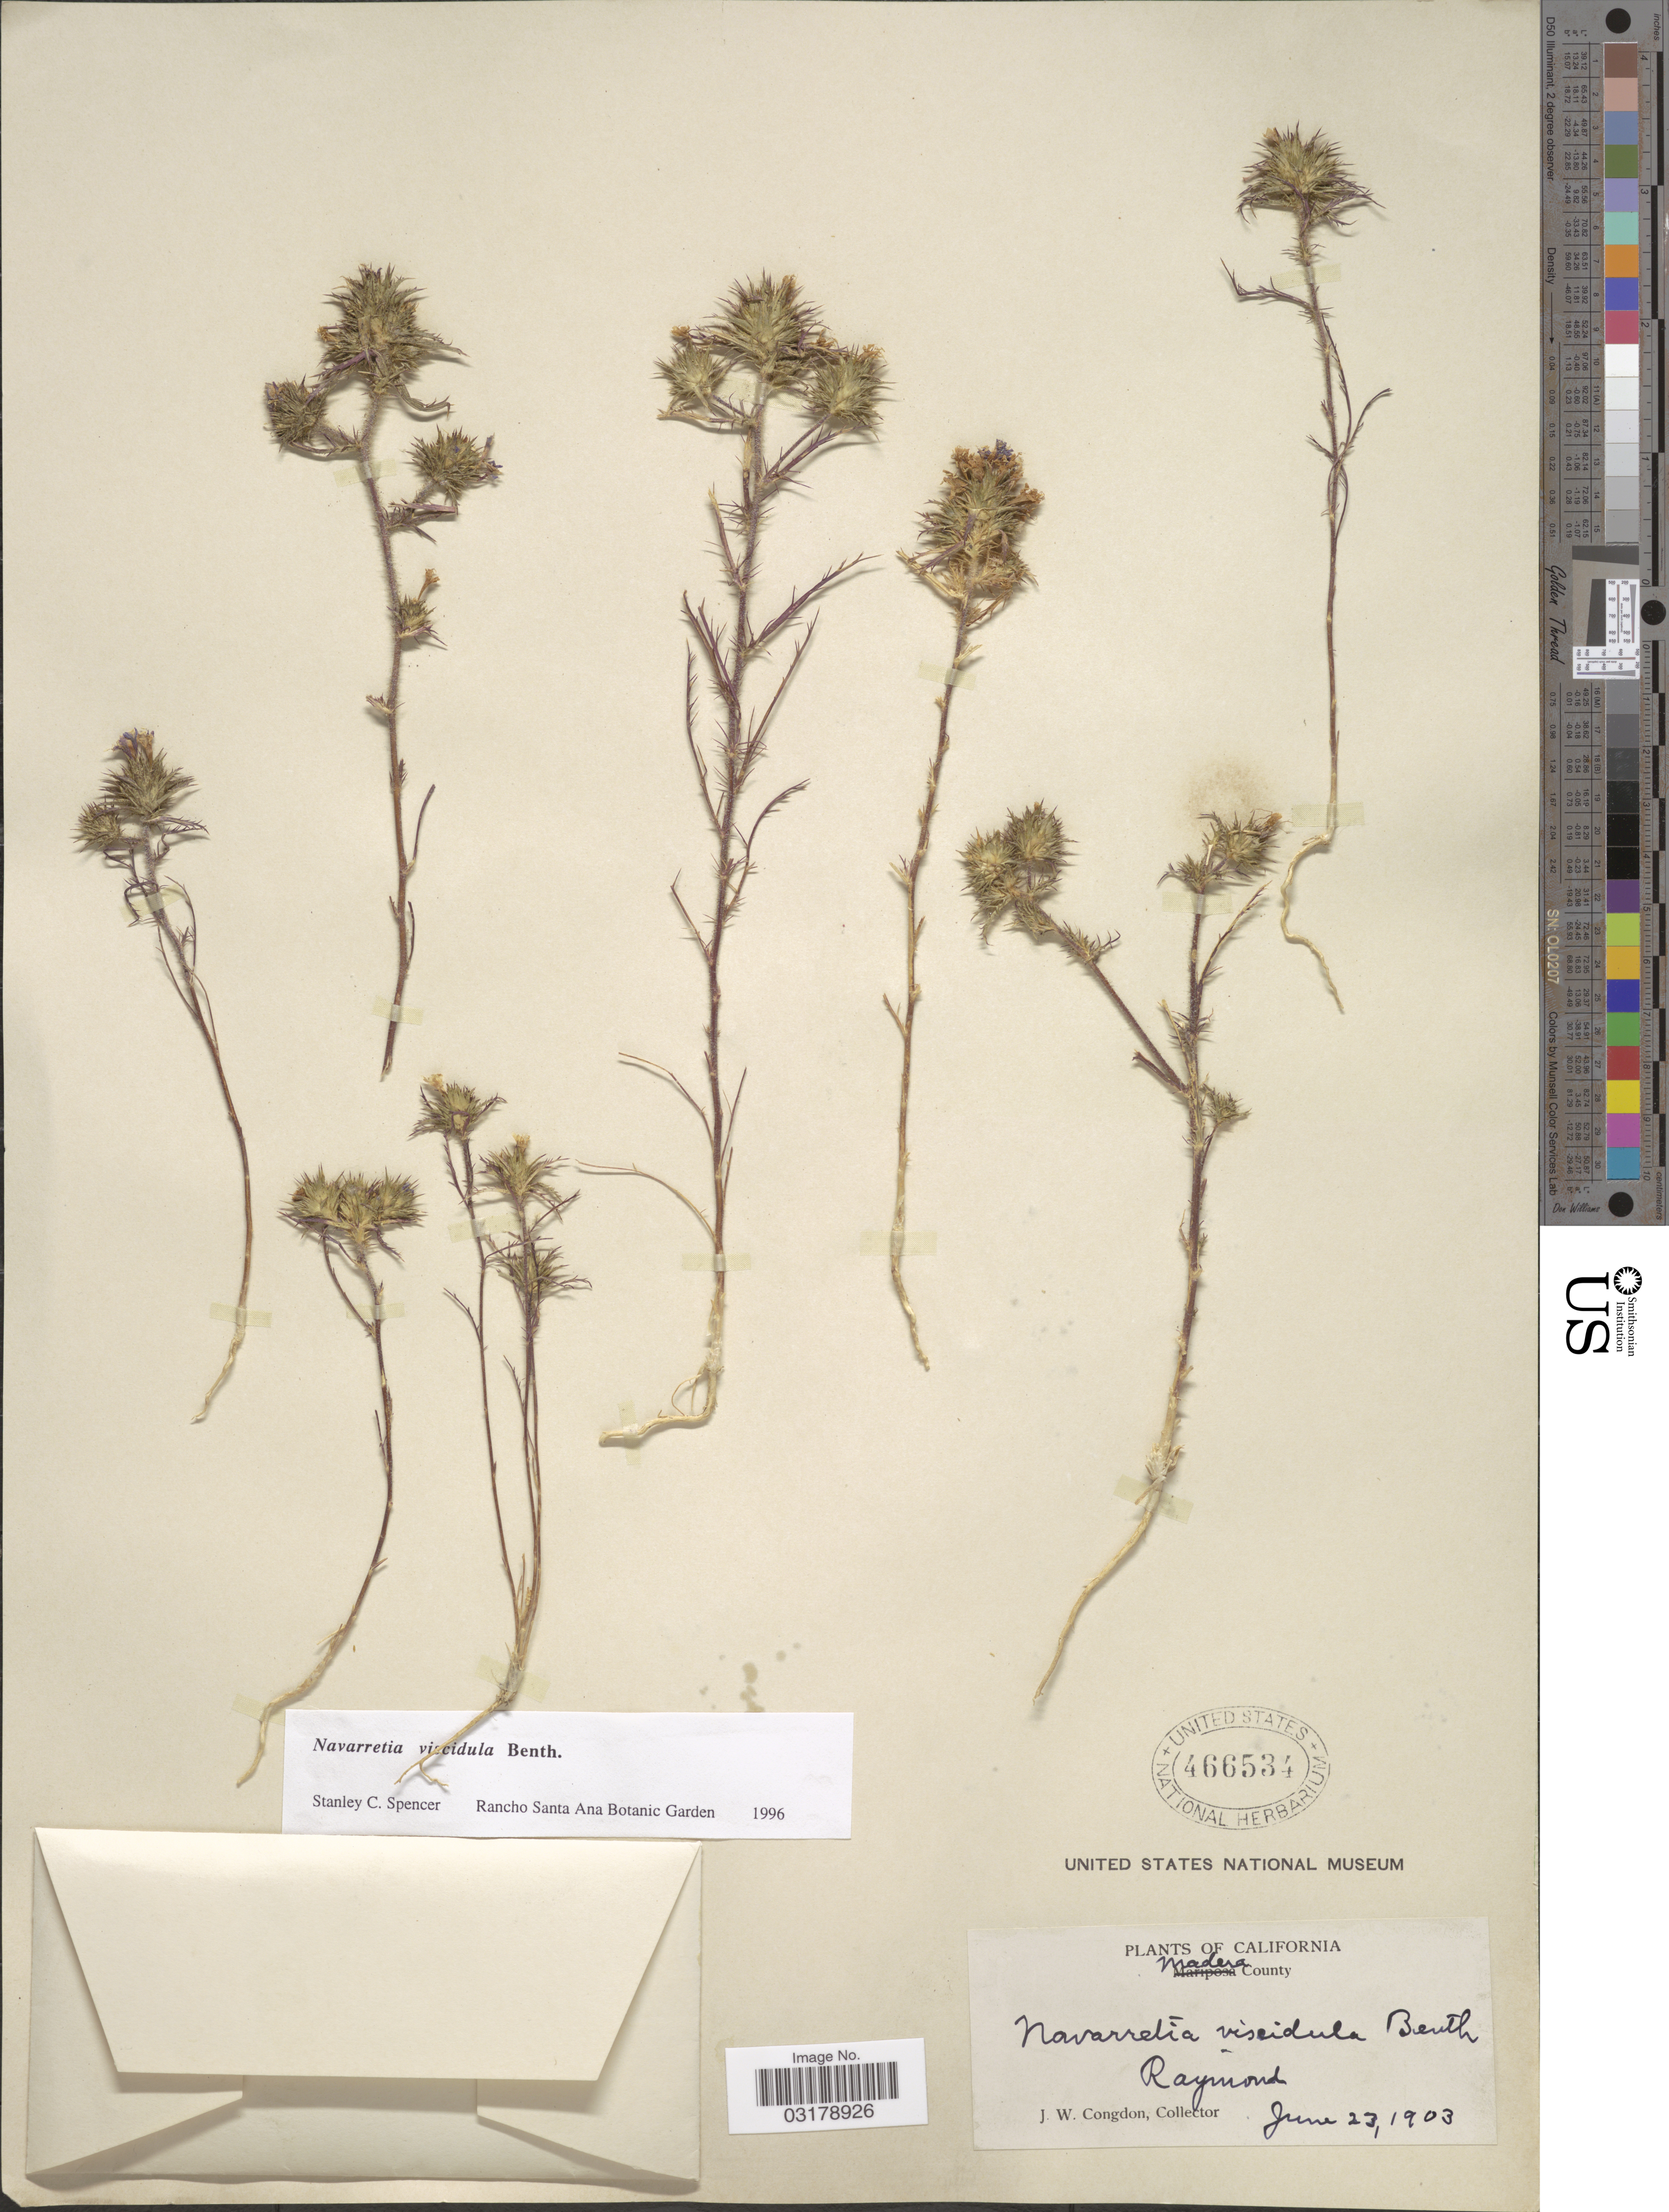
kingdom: Plantae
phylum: Tracheophyta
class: Magnoliopsida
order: Ericales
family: Polemoniaceae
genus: Navarretia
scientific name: Navarretia viscidula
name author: Benth.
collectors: J. W. Congdon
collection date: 1903-06-23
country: United States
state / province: California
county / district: Madera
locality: Madera County. Raymond.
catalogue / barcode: US 466534